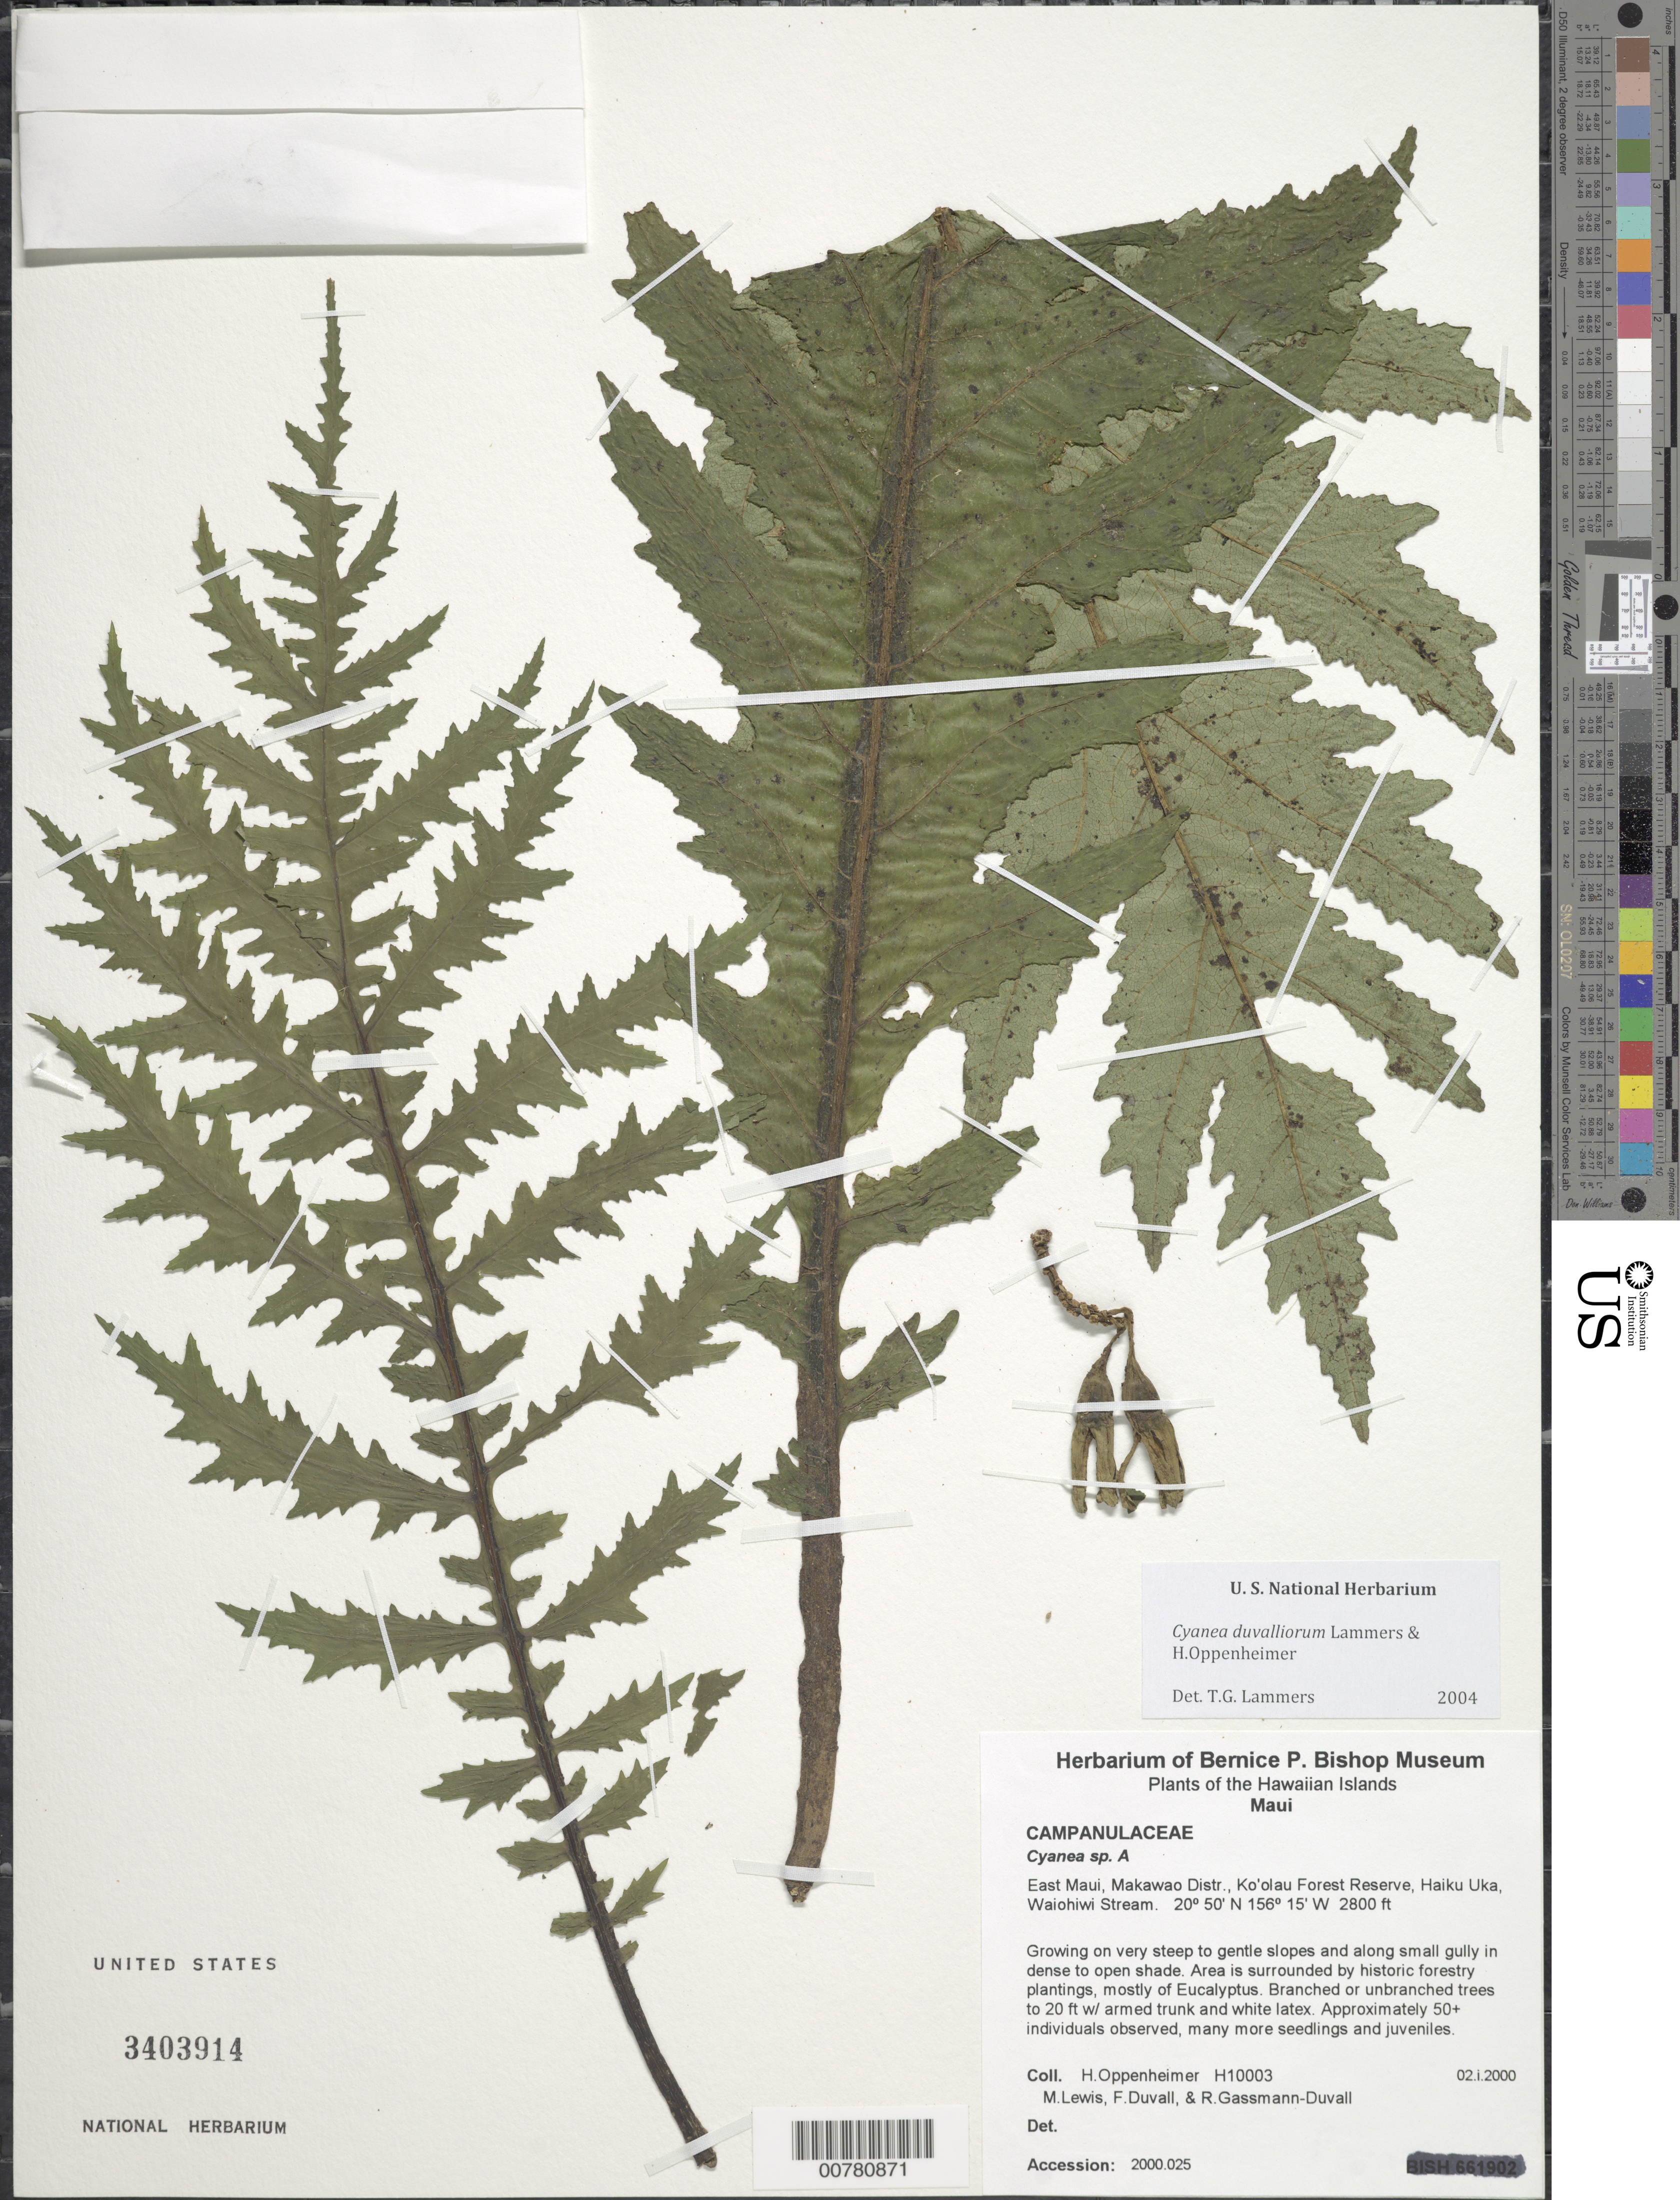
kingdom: Plantae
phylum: Tracheophyta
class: Magnoliopsida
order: Asterales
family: Campanulaceae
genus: Cyanea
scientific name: Cyanea duvalliorum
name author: Lammers & H. Oppenh.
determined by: Lammers, T. G.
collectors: H. L. Oppenheimer, M. Lewis, F. Duvall & R. Gassmann-Duvall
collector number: H10003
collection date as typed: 2 Jan 2000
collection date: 2000-01-02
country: United States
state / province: Hawaii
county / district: Maui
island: Maui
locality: E Maui, Makawao Distr., Ko'olau Forest Reserve, Haiku Uka, Waiohiwi Stream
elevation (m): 853.4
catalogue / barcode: US 3403914